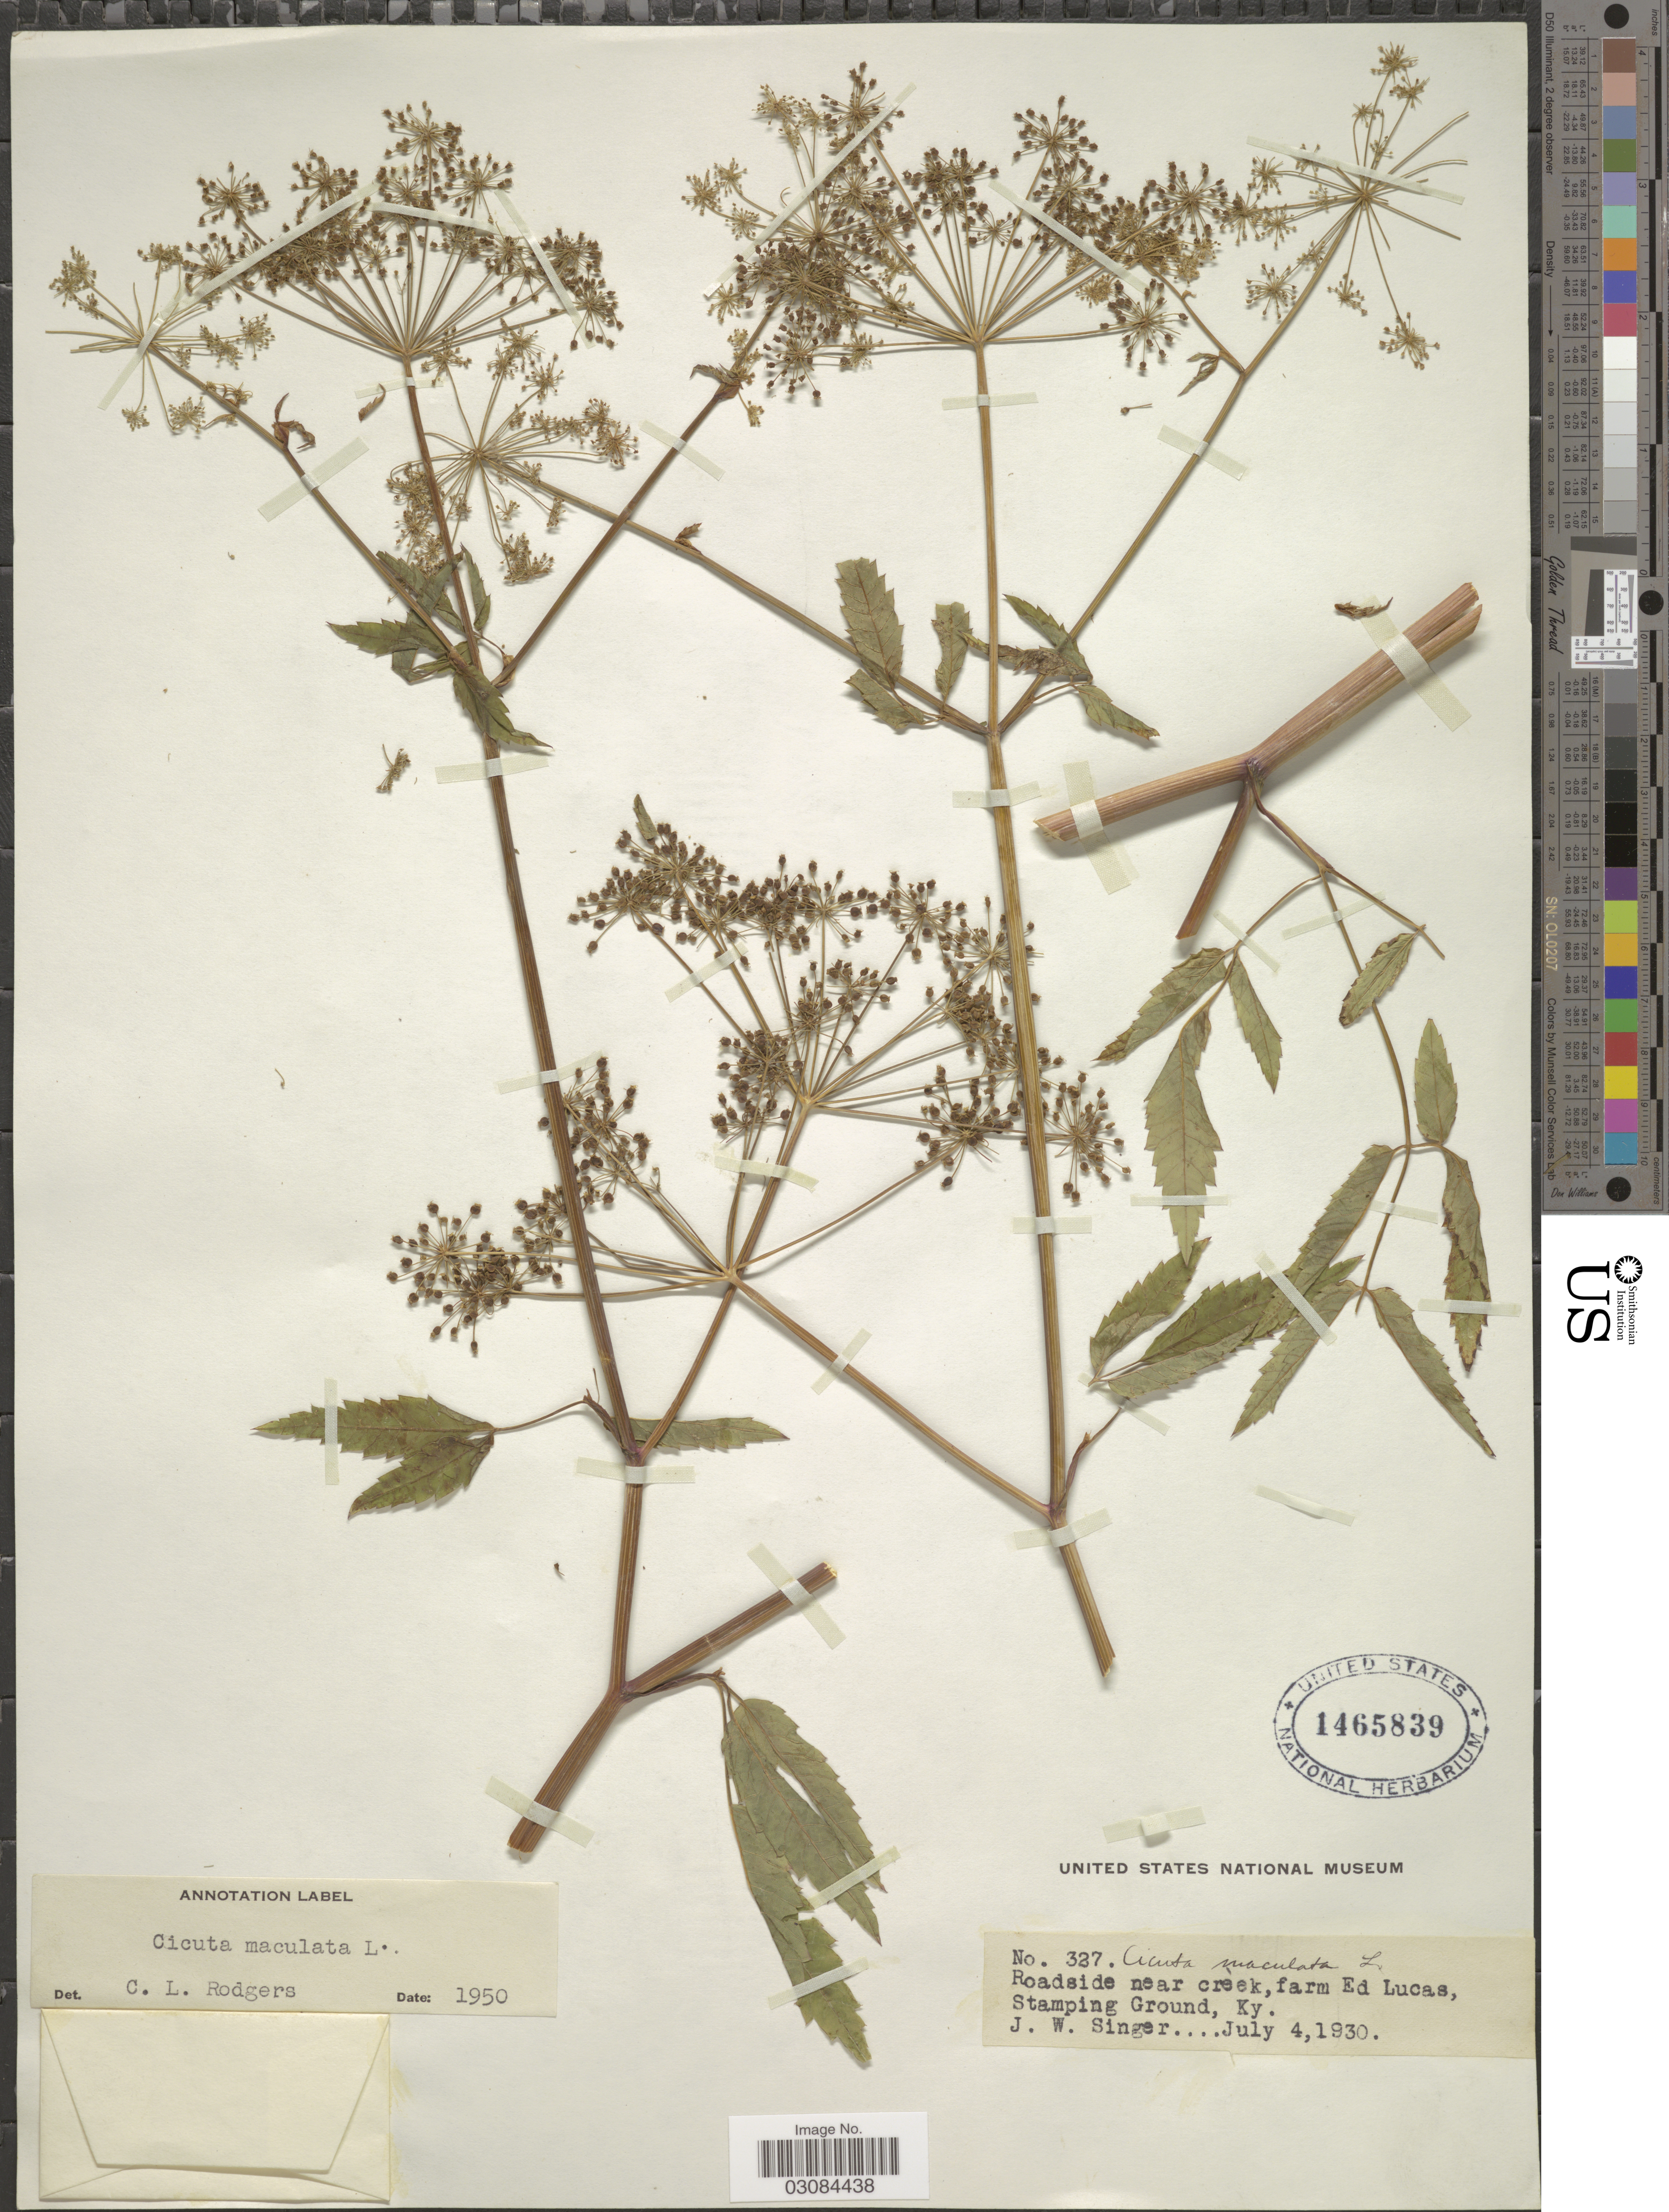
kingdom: Plantae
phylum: Tracheophyta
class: Magnoliopsida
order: Apiales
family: Apiaceae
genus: Cicuta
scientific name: Cicuta maculata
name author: L.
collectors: J. EW. Singer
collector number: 327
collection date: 1930-07-04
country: United States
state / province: Kentucky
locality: Roadside near creek, farm Ed Lucas, Stamping Ground, Ky.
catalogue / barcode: US 1465839